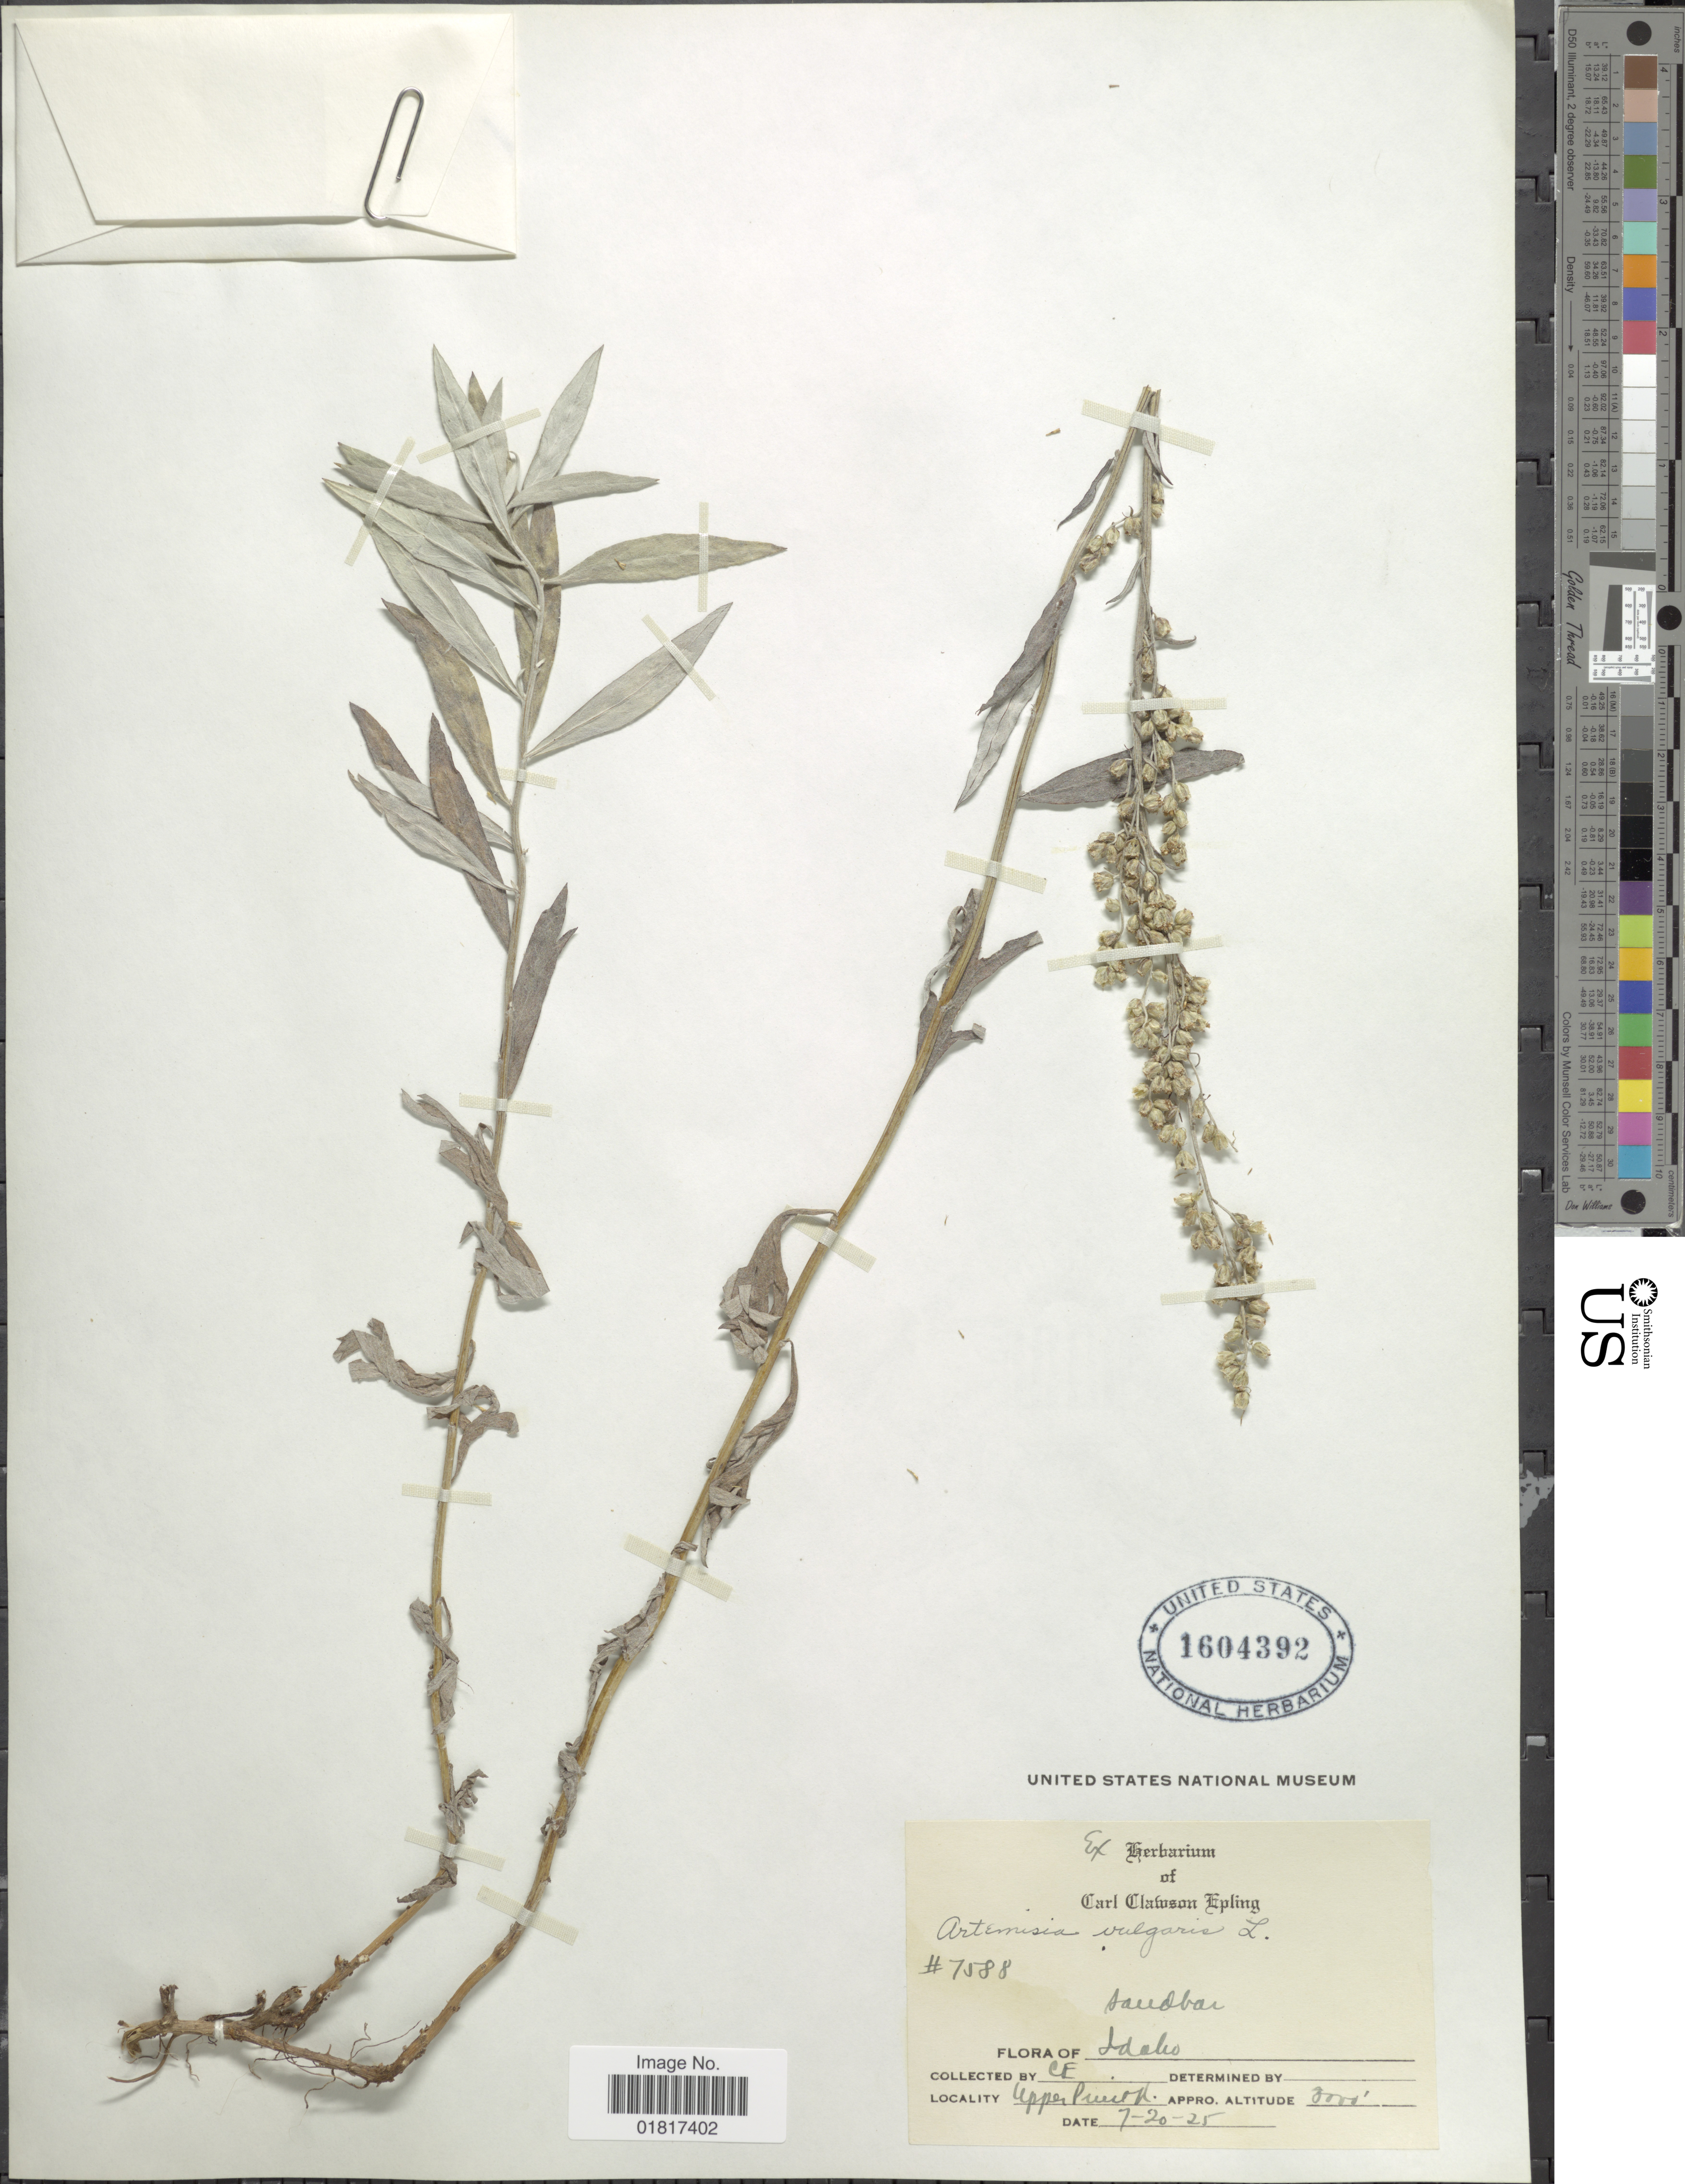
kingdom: Plantae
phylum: Tracheophyta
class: Magnoliopsida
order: Asterales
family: Asteraceae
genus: Artemisia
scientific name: Artemisia vulgaris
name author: L.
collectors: C. C. Epling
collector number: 7588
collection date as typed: Transcribed d/m/y: 20/7/25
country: United States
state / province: Idaho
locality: Sandbar, Upper [illegible text]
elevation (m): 914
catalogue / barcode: US 1604392